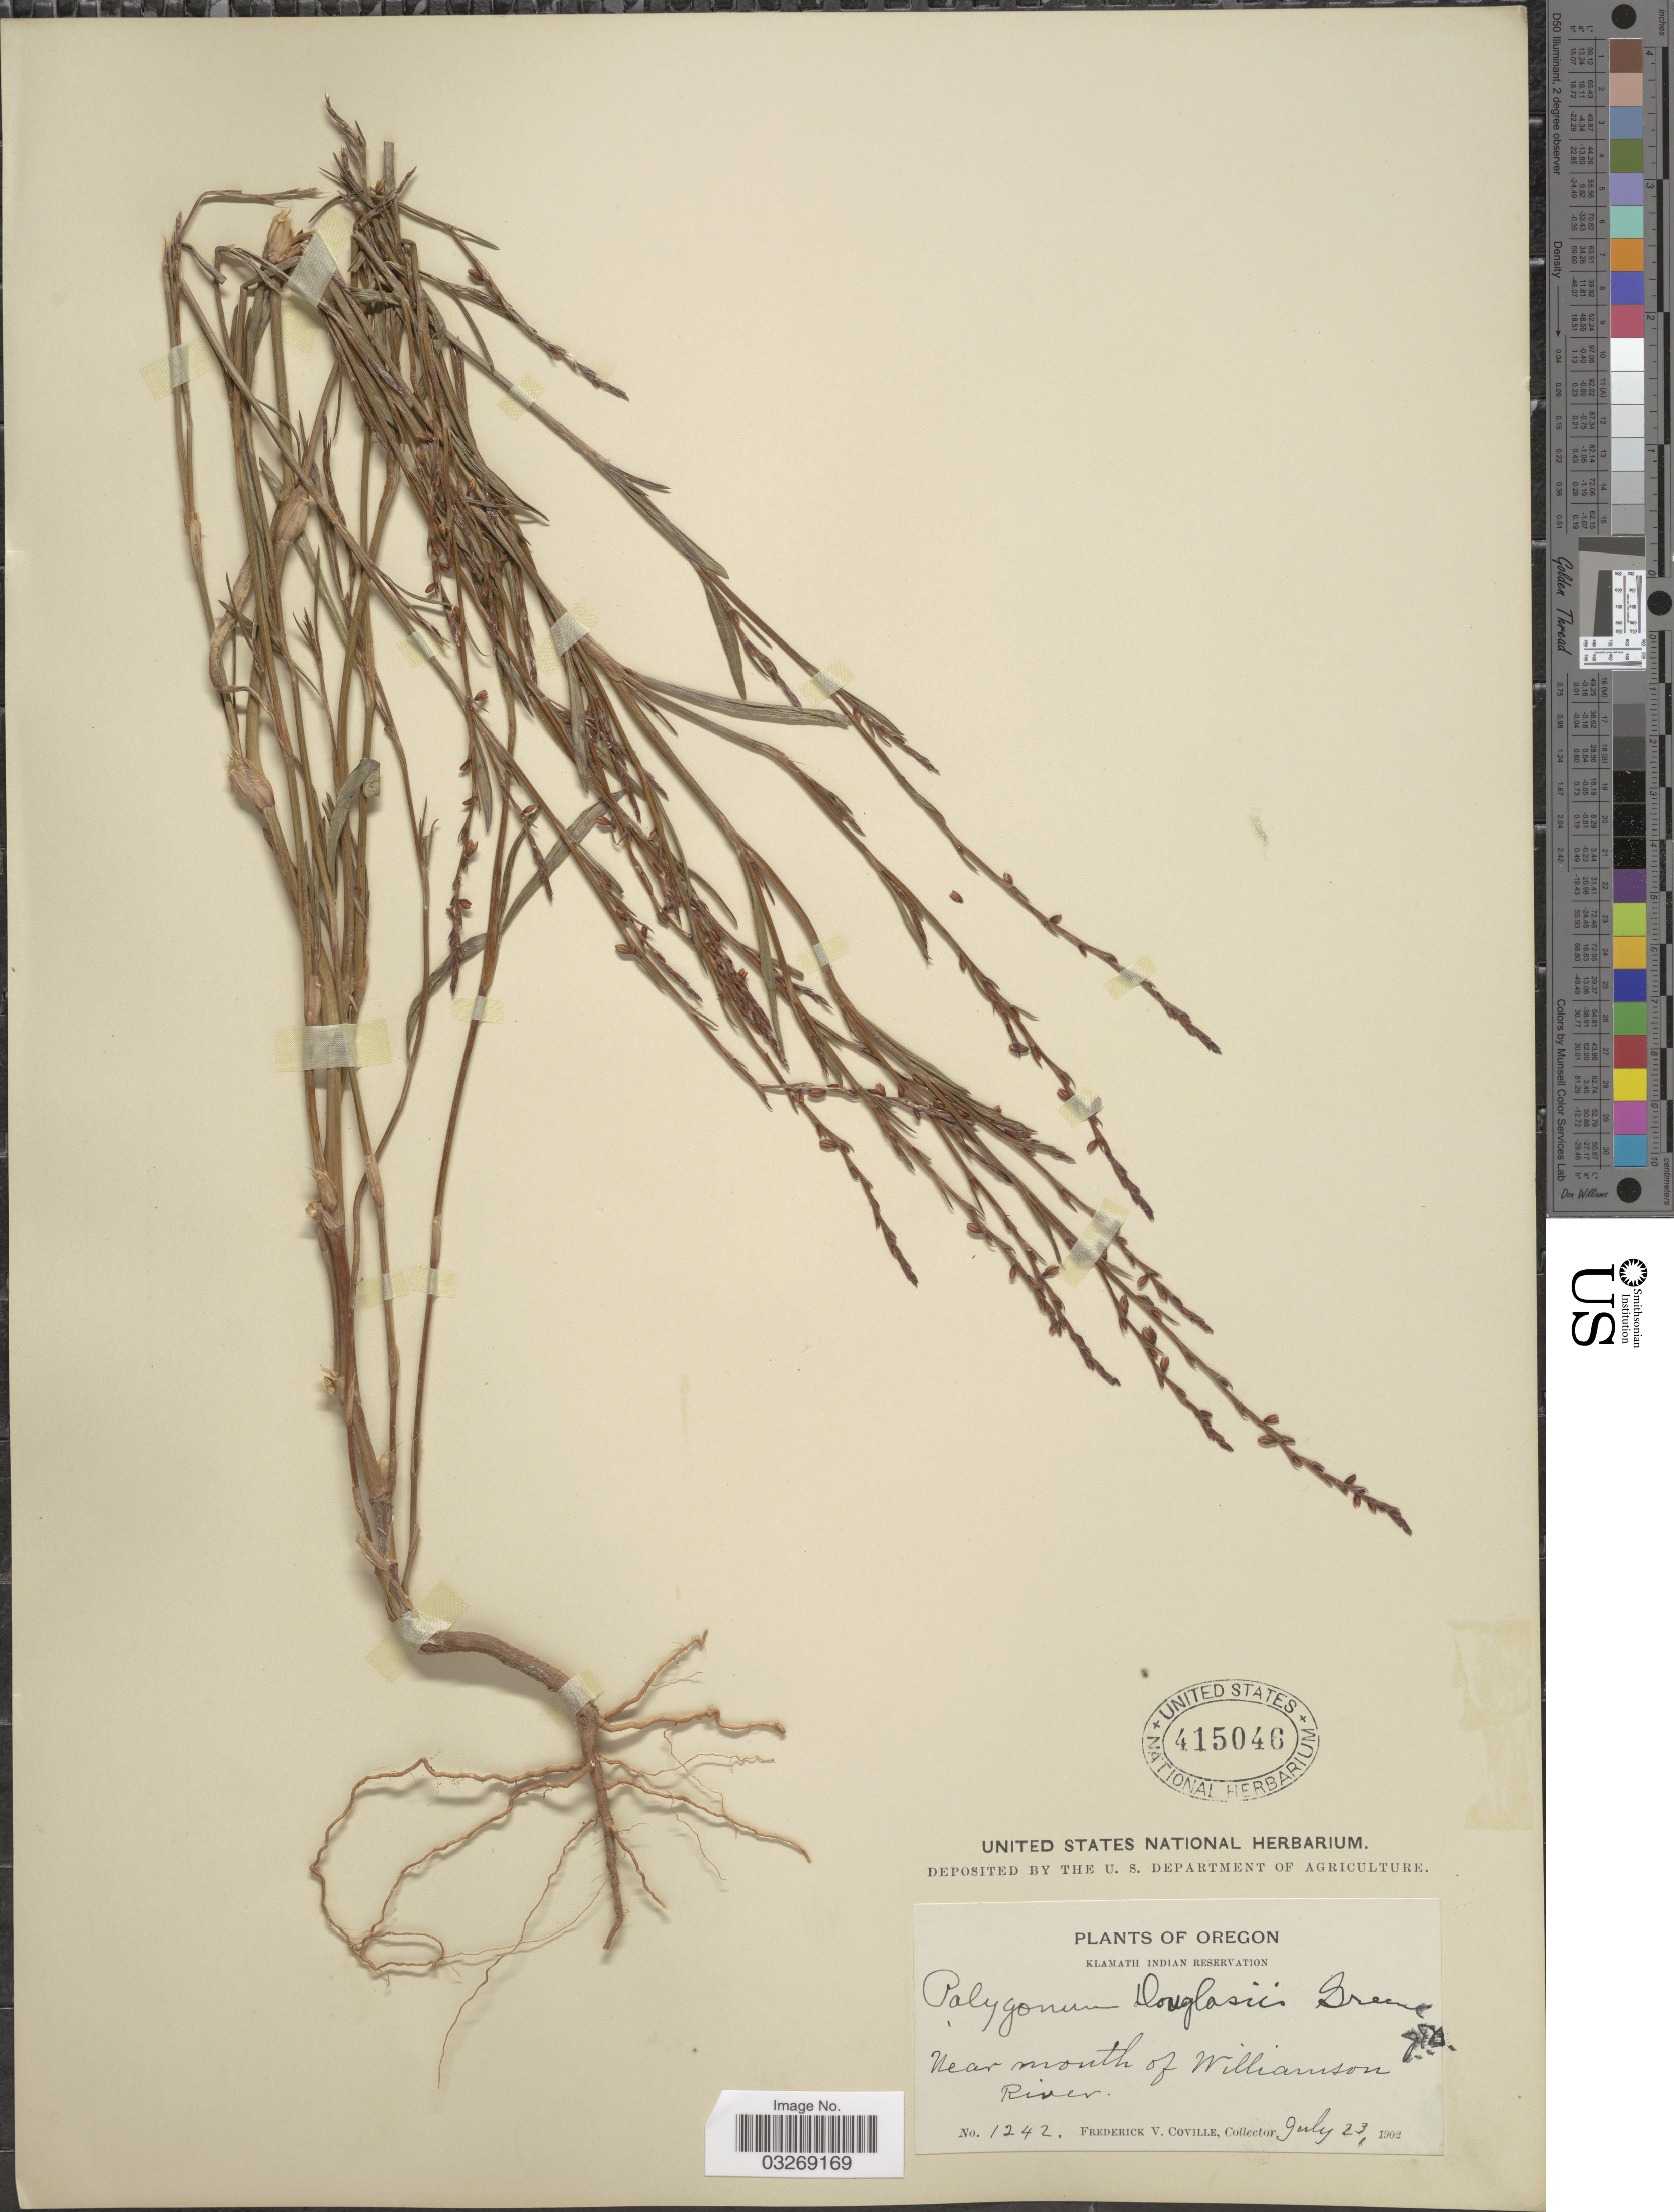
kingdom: Plantae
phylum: Tracheophyta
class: Magnoliopsida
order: Caryophyllales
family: Polygonaceae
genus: Polygonum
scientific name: Polygonum douglasii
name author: Greene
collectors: F. V. Coville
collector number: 1242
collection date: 1902-07-23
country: United States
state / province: Oregon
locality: Klamath Indian Reservation. Near mouth of Williamson River.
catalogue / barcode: US 415046